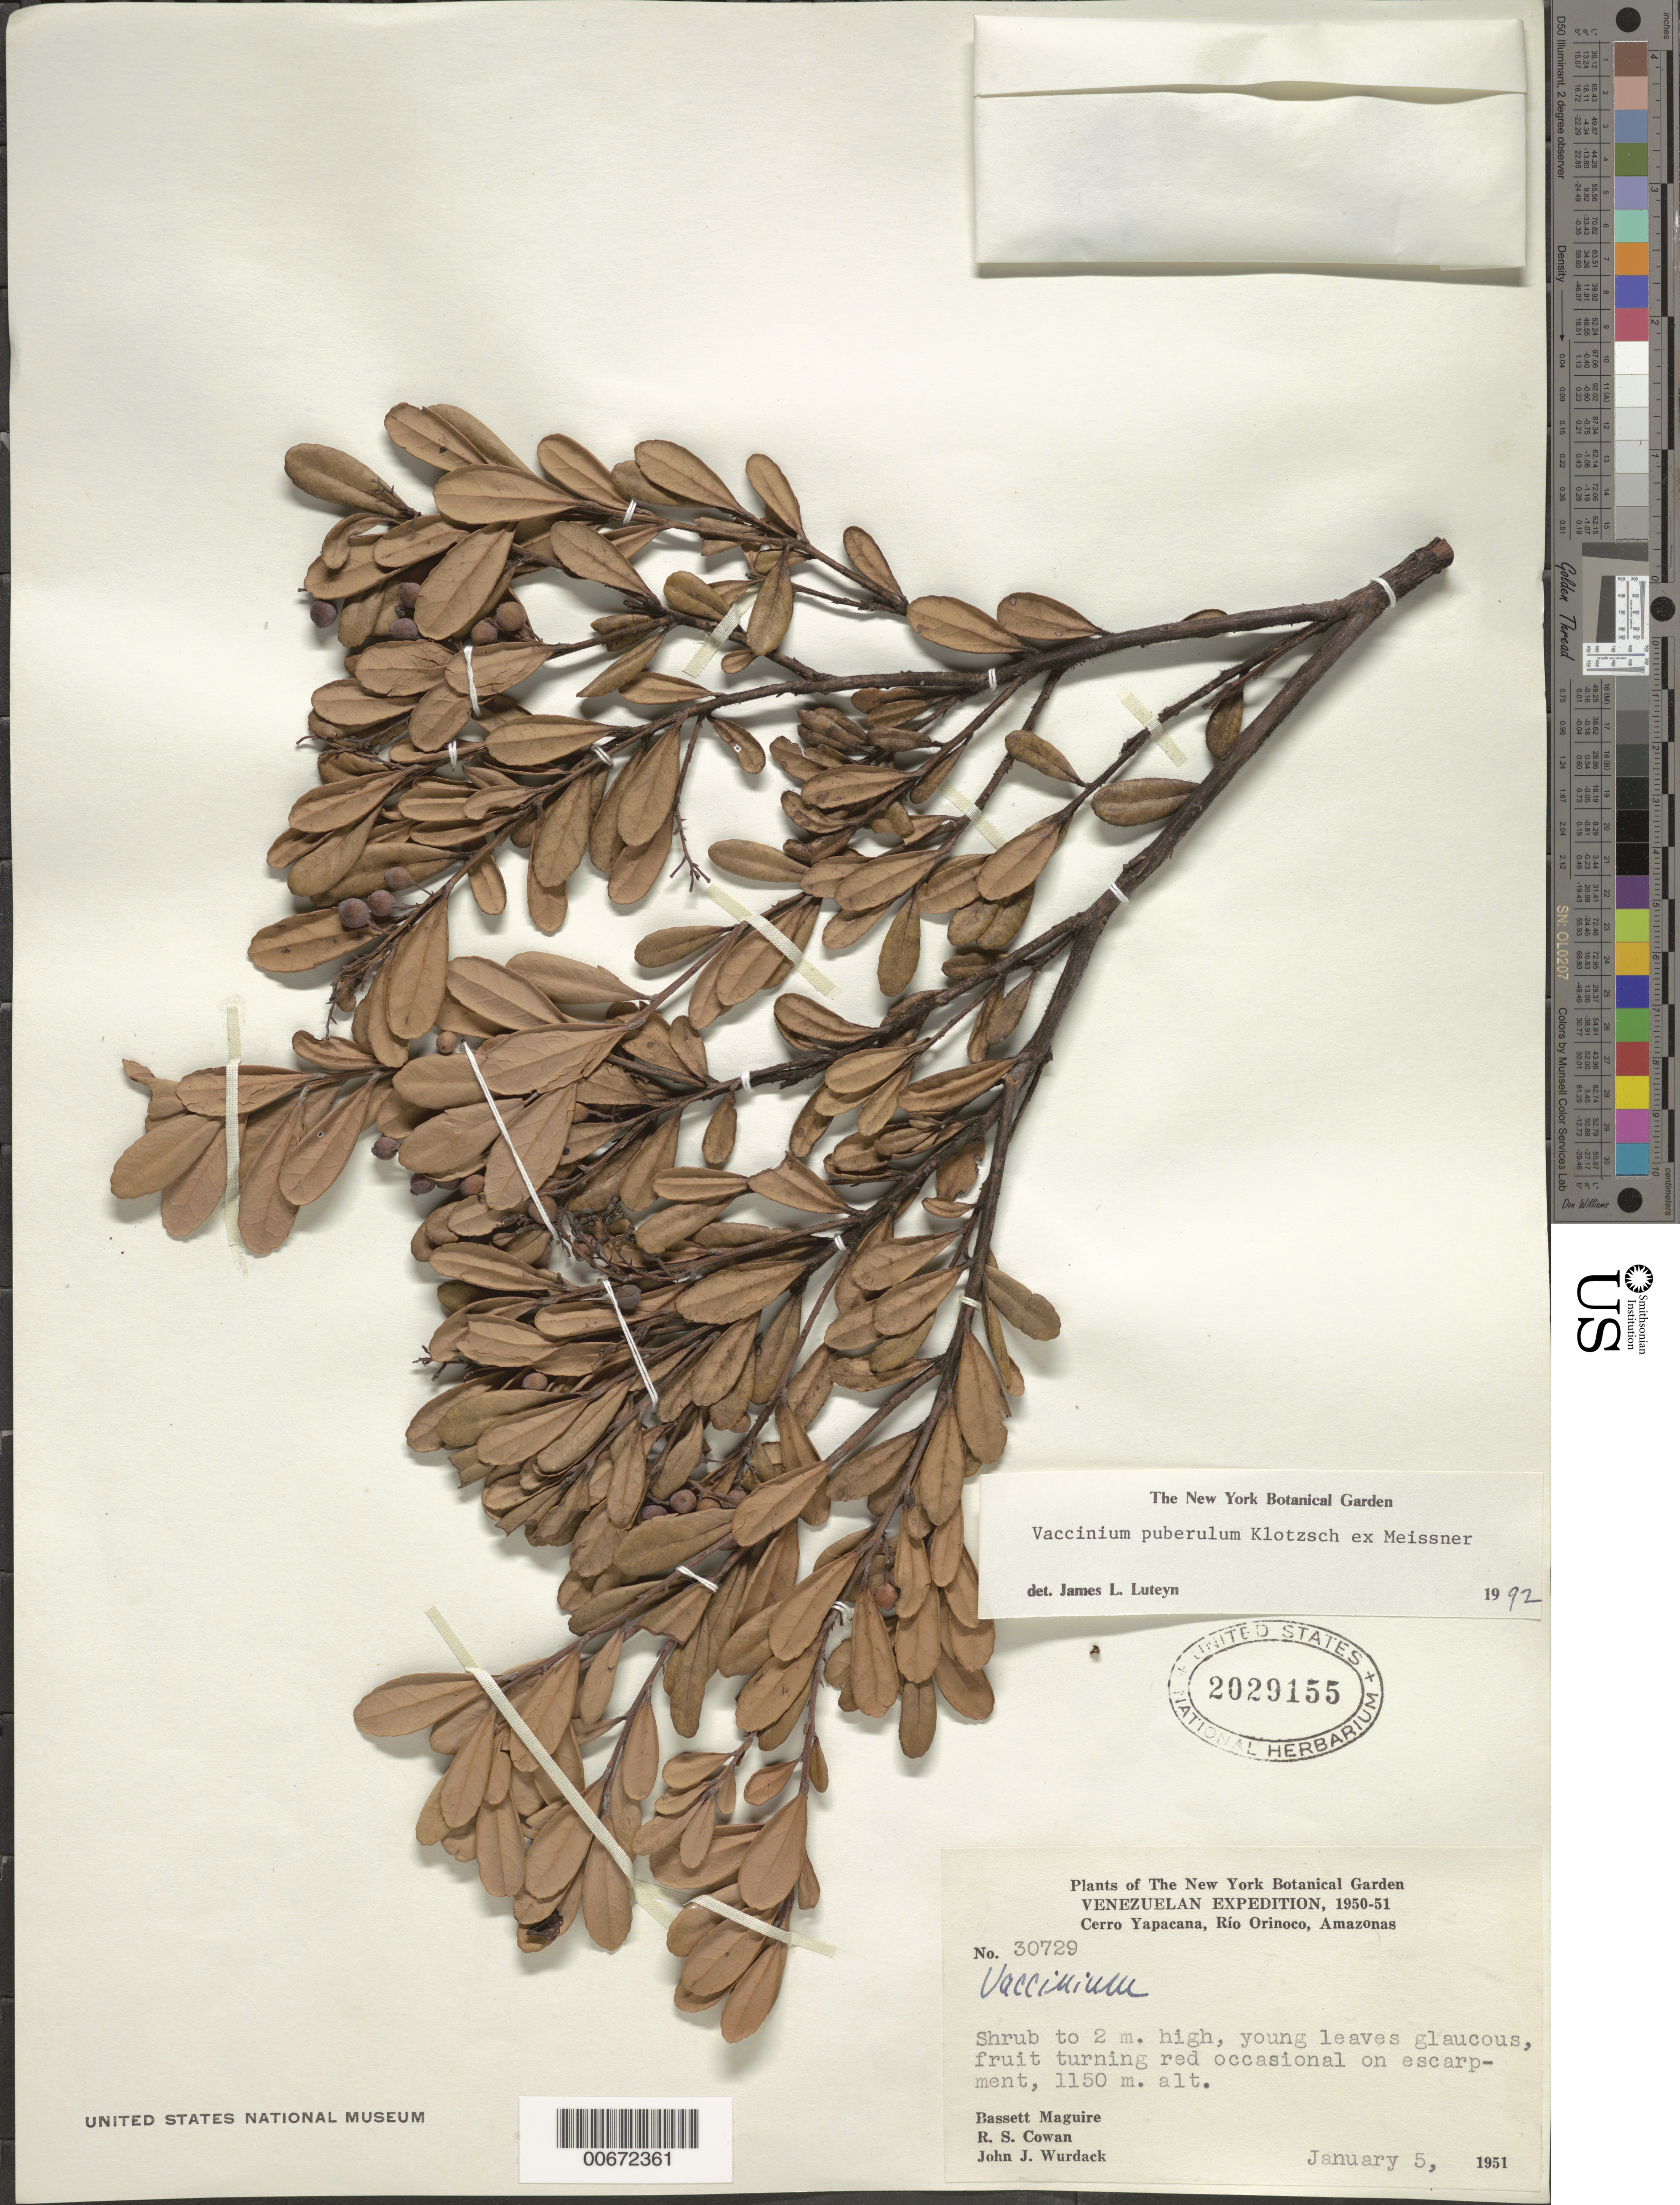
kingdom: Plantae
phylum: Tracheophyta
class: Magnoliopsida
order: Ericales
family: Ericaceae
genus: Vaccinium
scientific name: Vaccinium puberulum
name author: Klotzsch ex Meisn.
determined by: Luteyn, J. L.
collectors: B. Maguire, R. S. Cowan & J. J. Wurdack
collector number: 30729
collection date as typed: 5-Jan-51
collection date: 1951-01-05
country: Venezuela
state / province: Amazonas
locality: Cerro Yapacána, Río Orinoco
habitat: Escarpment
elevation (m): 1150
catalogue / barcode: US 2029155